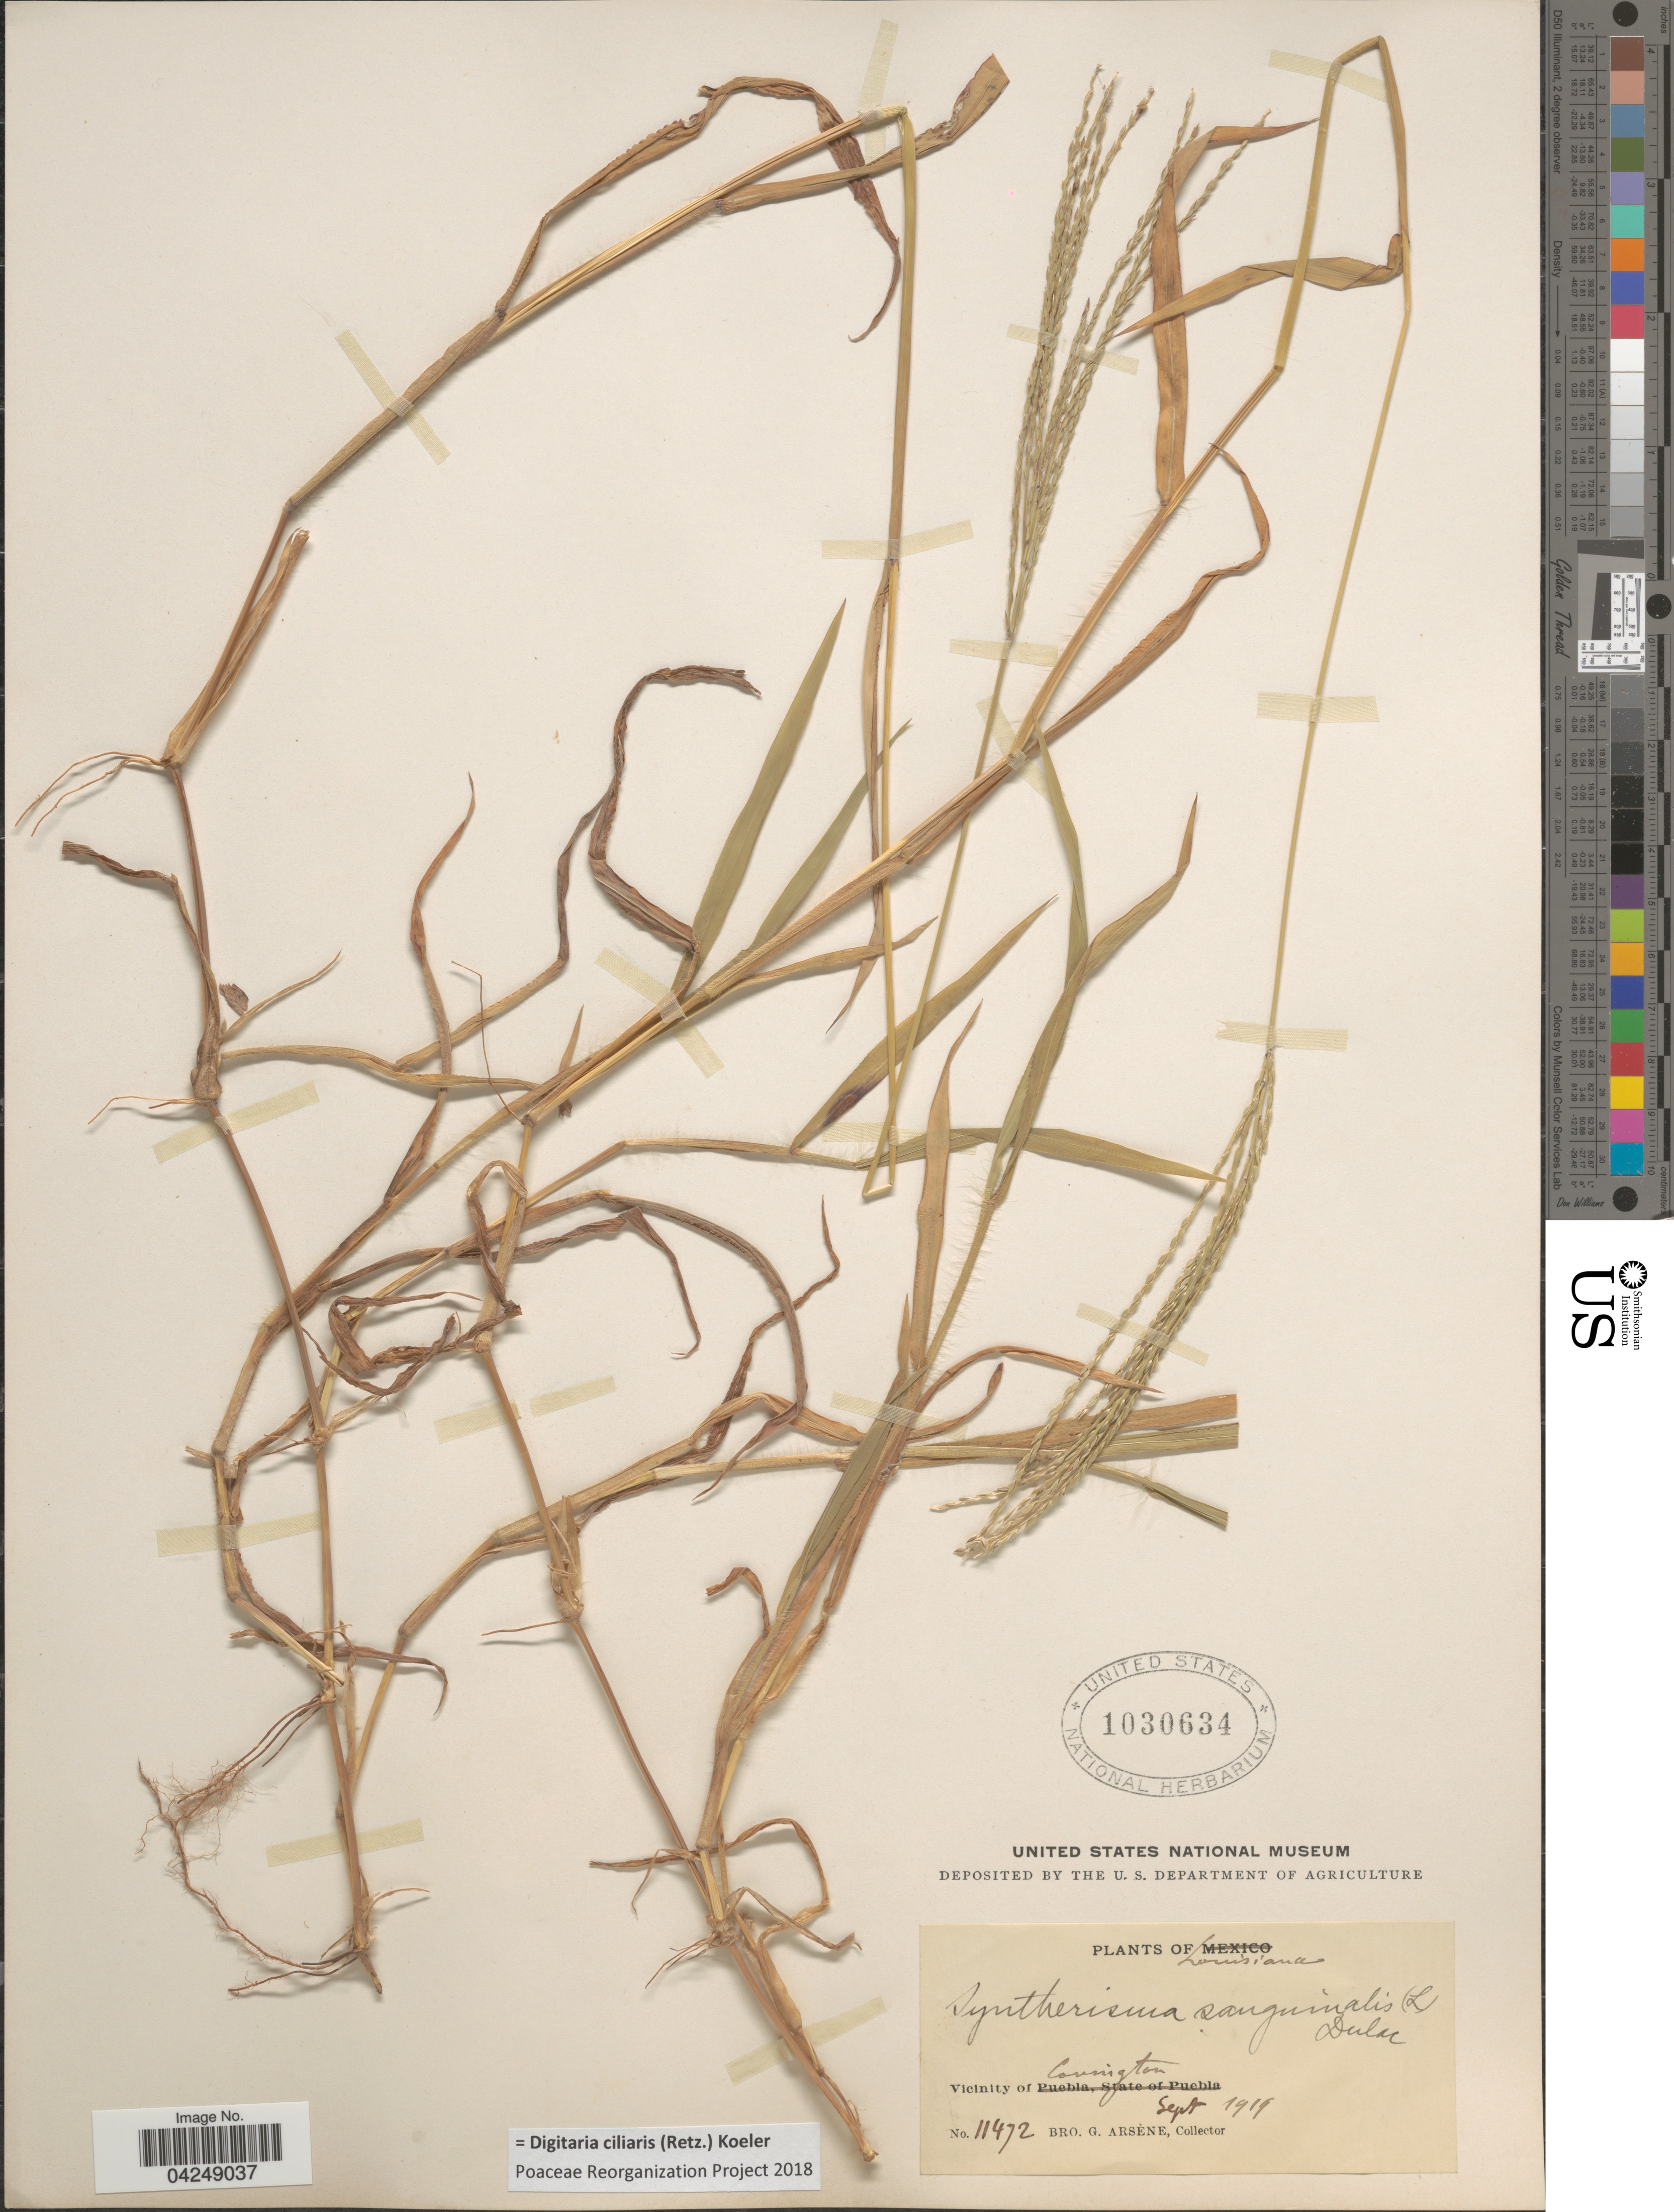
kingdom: Plantae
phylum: Tracheophyta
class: Liliopsida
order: Poales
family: Poaceae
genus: Digitaria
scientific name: Digitaria ciliaris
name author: (Retz.) Koeler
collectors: Bro. G. Arsène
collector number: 11472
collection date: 1919-09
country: United States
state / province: Louisiana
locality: Vicinity of Covington.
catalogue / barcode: US 1030634